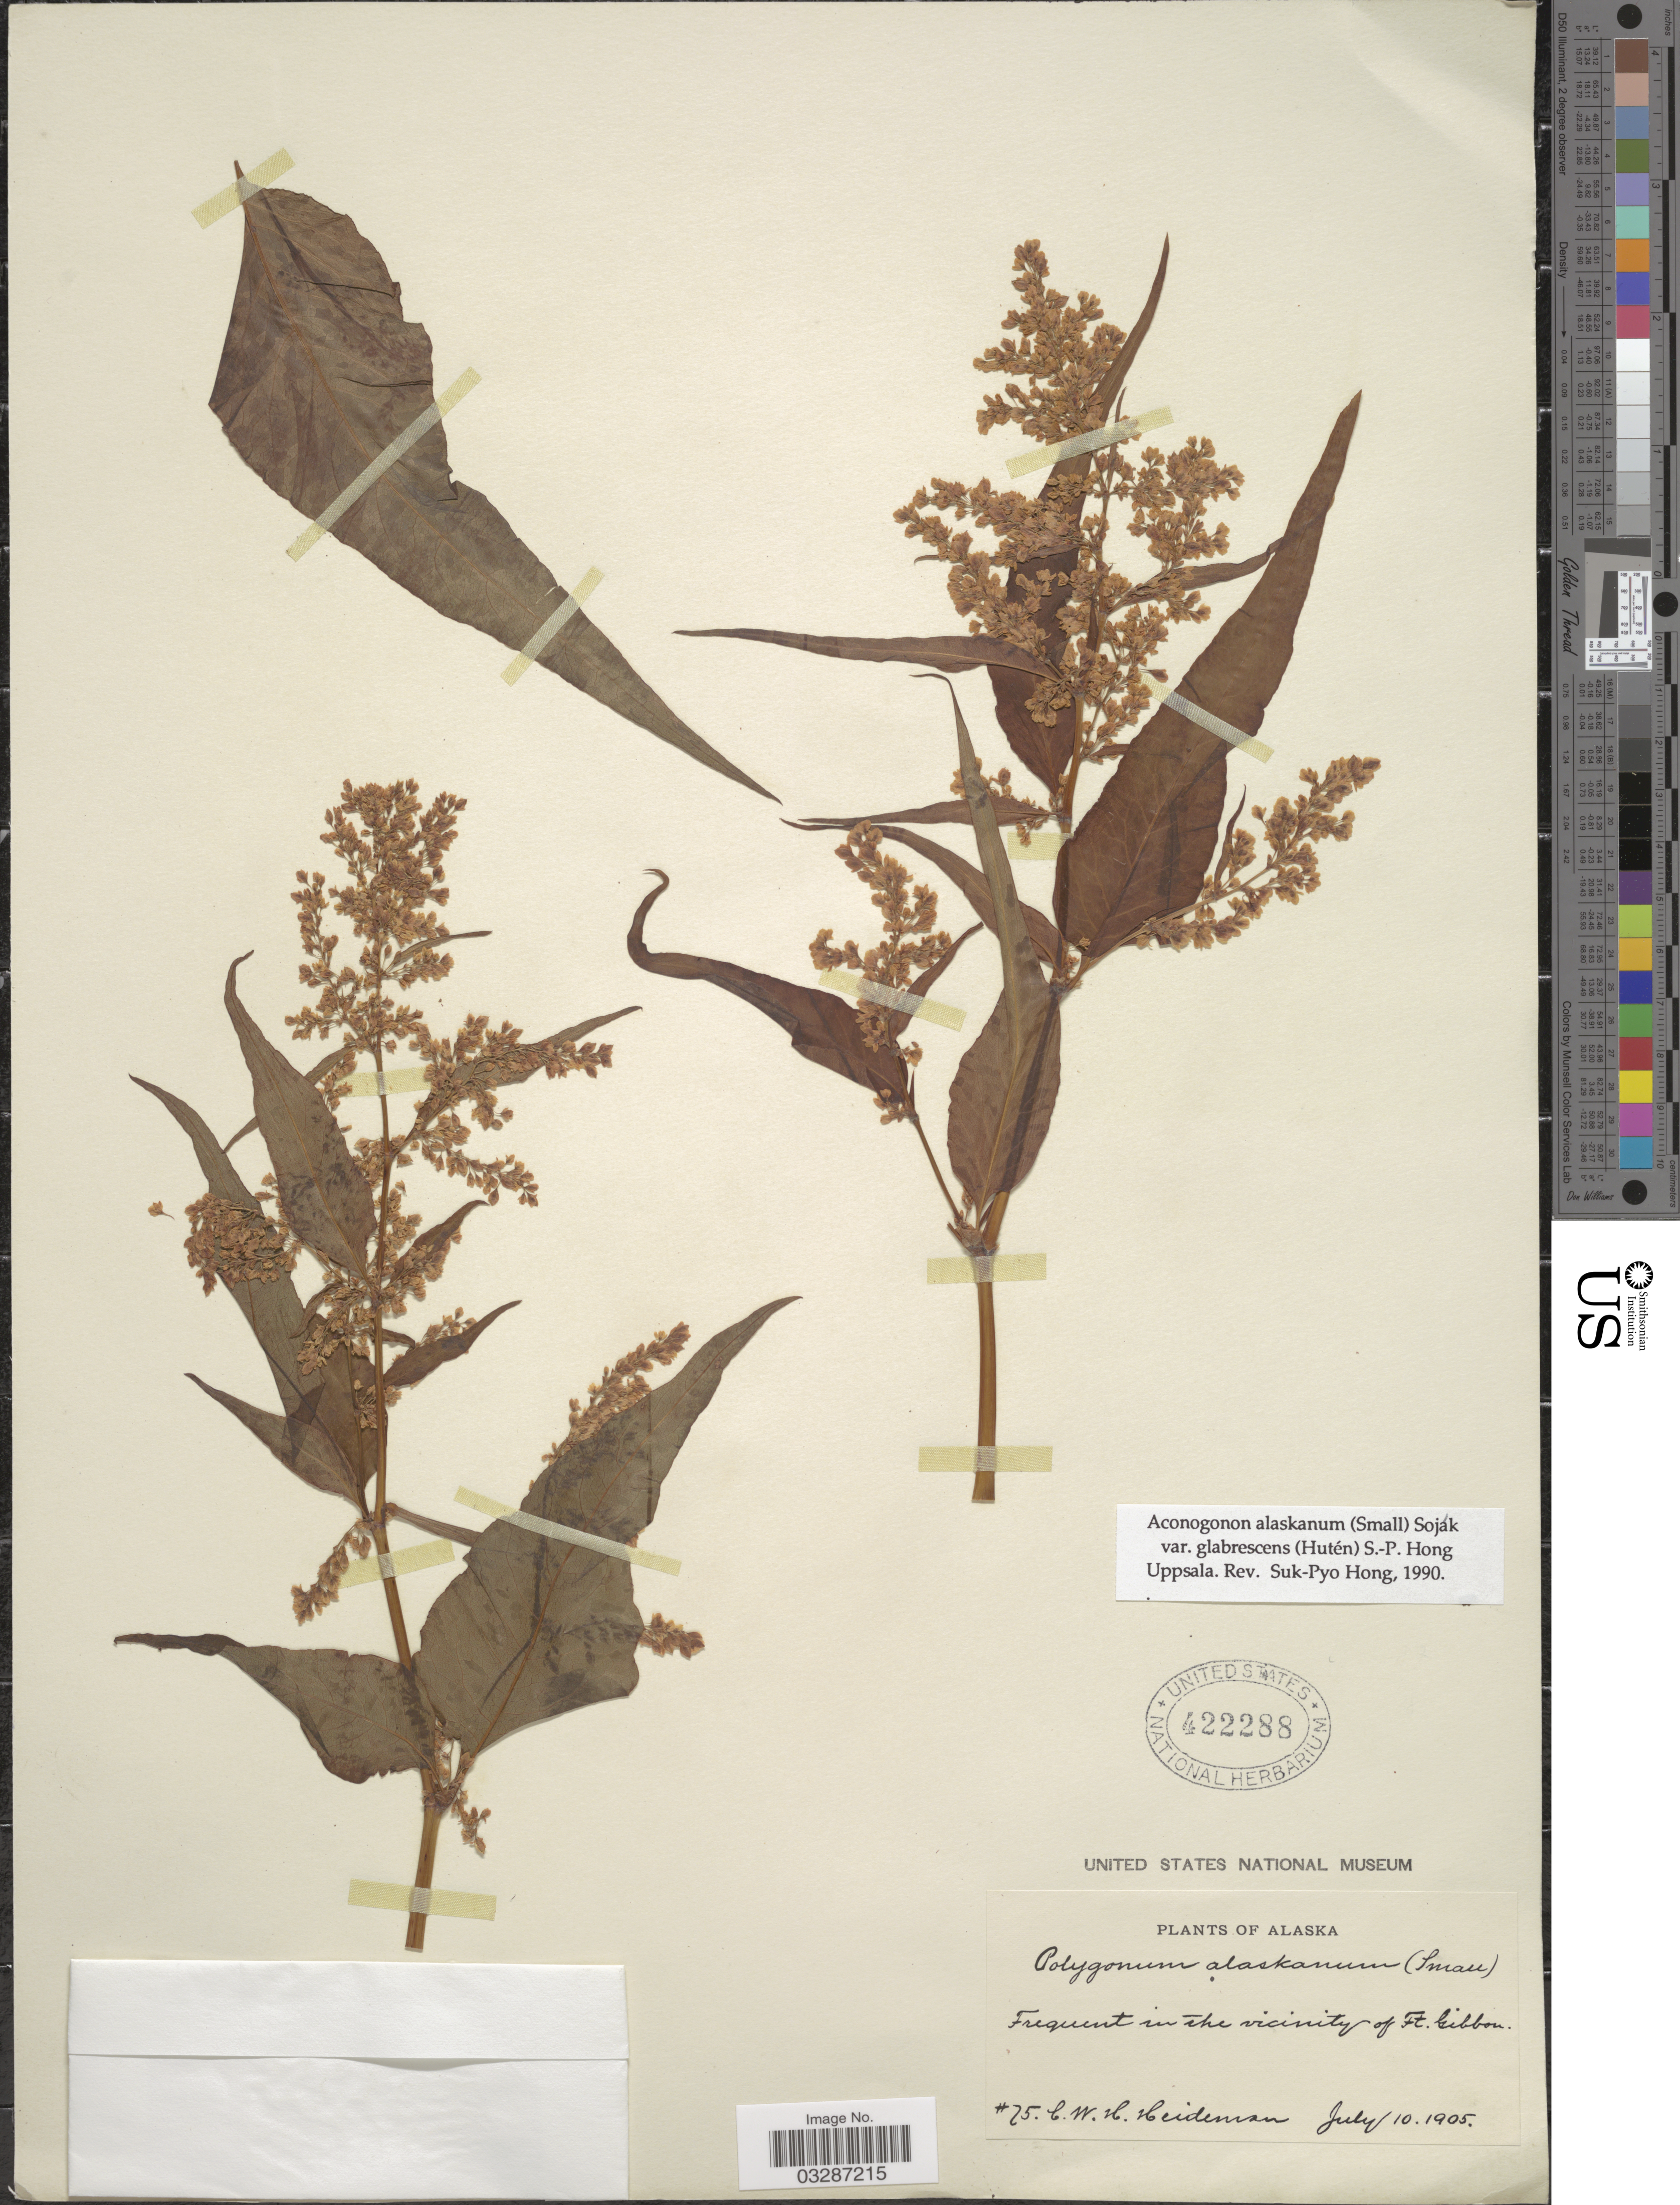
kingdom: Plantae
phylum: Tracheophyta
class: Magnoliopsida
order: Caryophyllales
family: Polygonaceae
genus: Koenigia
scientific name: Koenigia alaskana var. glabrescens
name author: (Hultén) T.M. Schust. & Reveal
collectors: C. Heideman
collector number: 25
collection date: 1905-07-10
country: United States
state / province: Alaska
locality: Frequent in the vicinity of Ft. Gibbon.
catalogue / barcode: US 422288